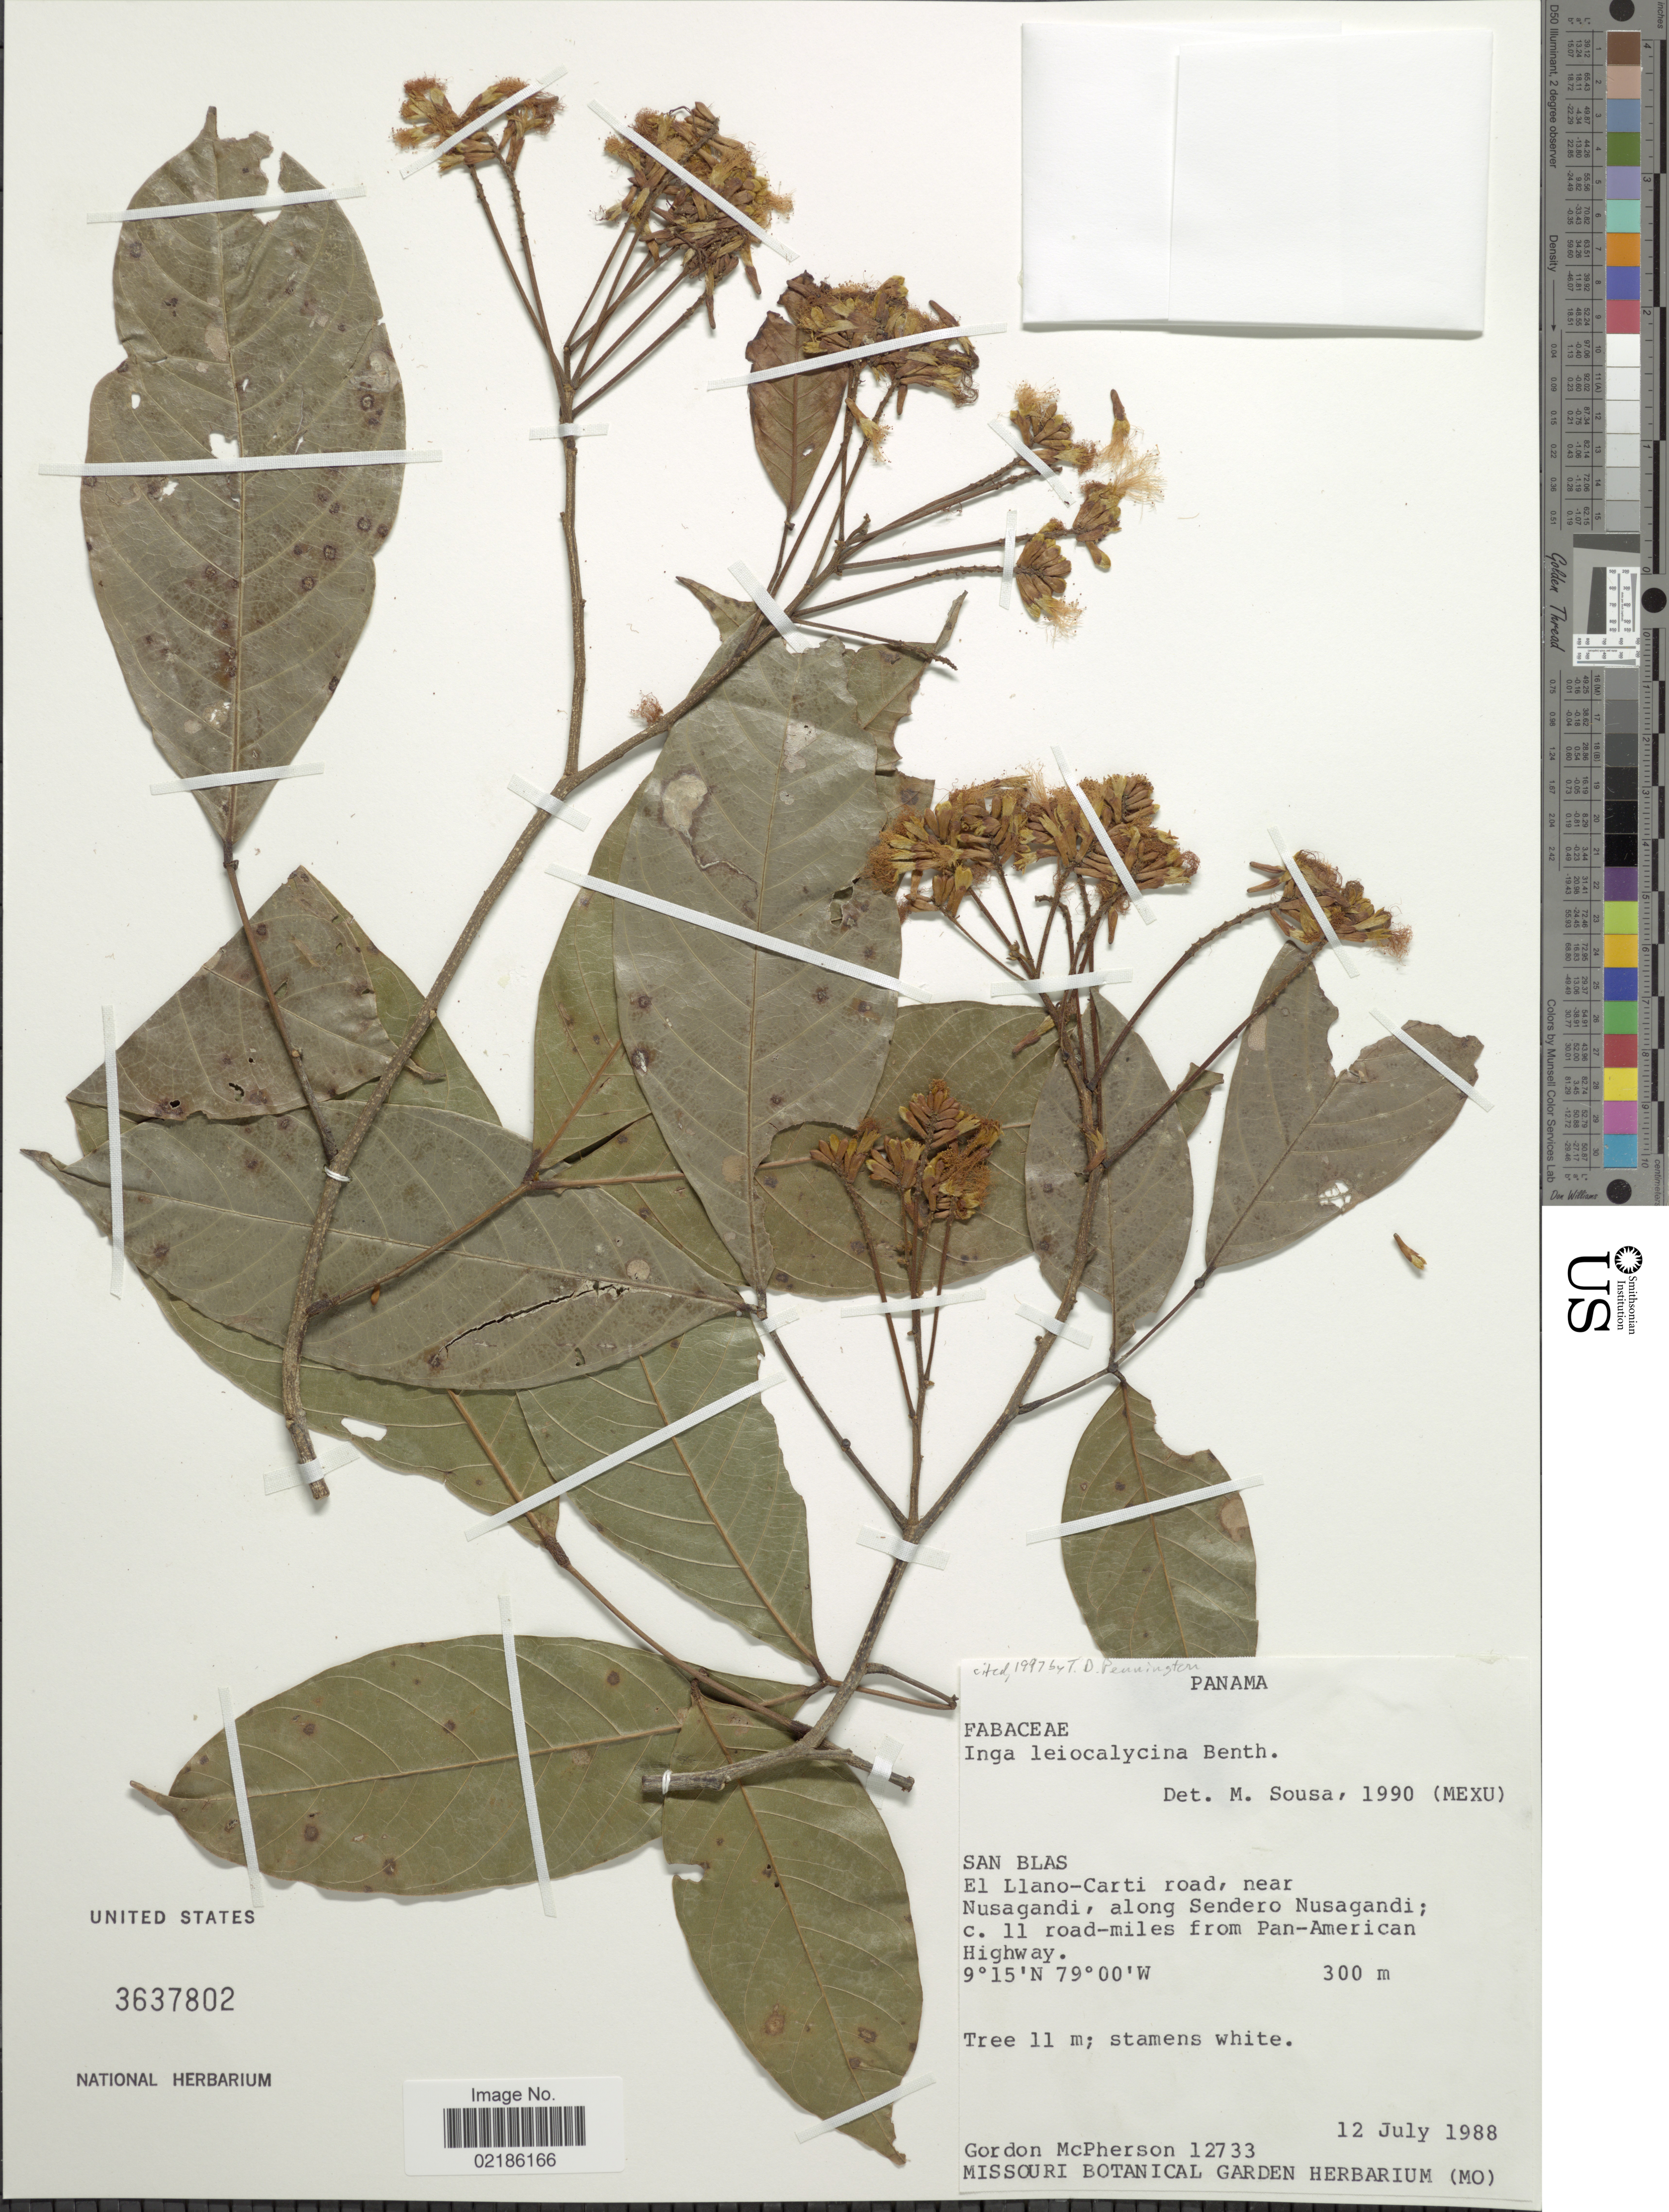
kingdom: Plantae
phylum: Tracheophyta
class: Magnoliopsida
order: Fabales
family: Fabaceae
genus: Inga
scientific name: Inga leiocalycina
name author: Benth.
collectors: G. McPherson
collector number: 12733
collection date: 1988-07-12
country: Panama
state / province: Kuna Yala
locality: San Blas. El Llano-Carti road, near Nusagandi, along Sendero Nusagandi; c. 11 road-miles from Pan-American Highway.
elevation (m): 300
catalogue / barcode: US 3637802